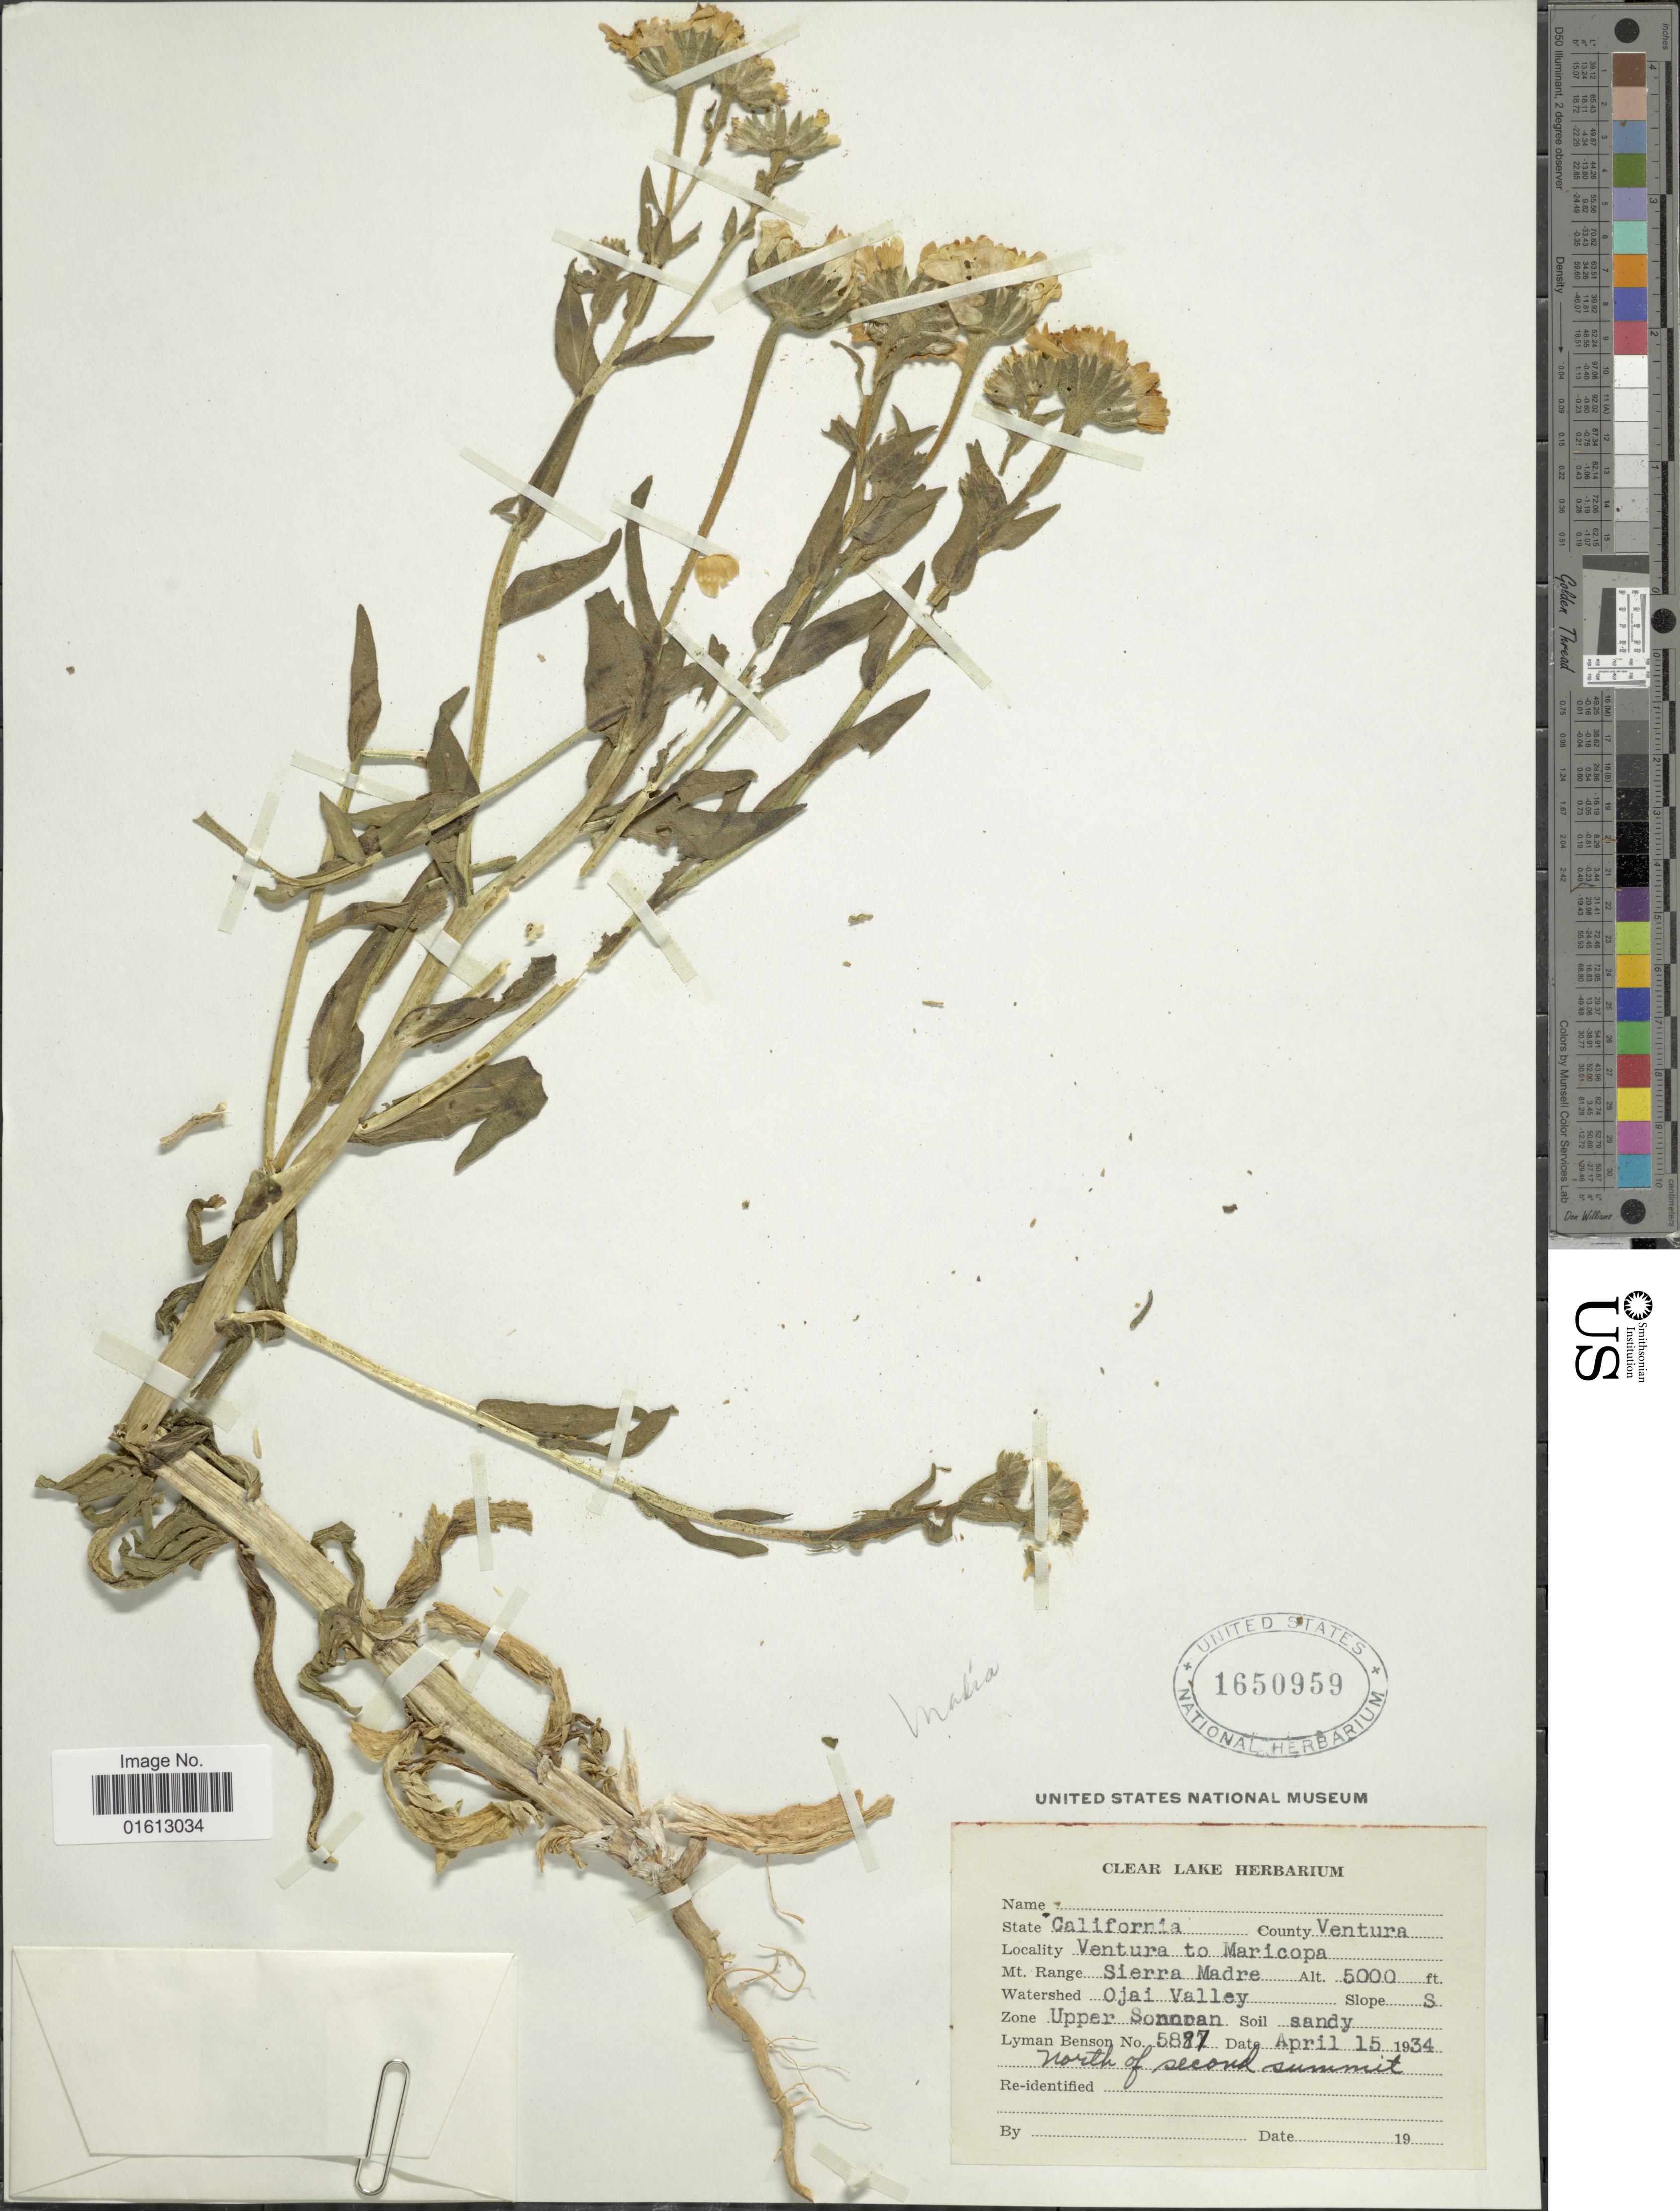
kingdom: Plantae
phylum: Tracheophyta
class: Magnoliopsida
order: Asterales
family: Asteraceae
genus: Madia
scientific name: Madia sp.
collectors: L. D. Benson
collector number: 5877*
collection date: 1934-04-15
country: United States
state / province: California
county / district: Ventura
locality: California, County Ventura, Ventura to Maricopa, Mt. Range Sierra Madre, Watershed Ojai Valley. Zone Upper Sonoran.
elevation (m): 1524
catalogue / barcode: US 1650959